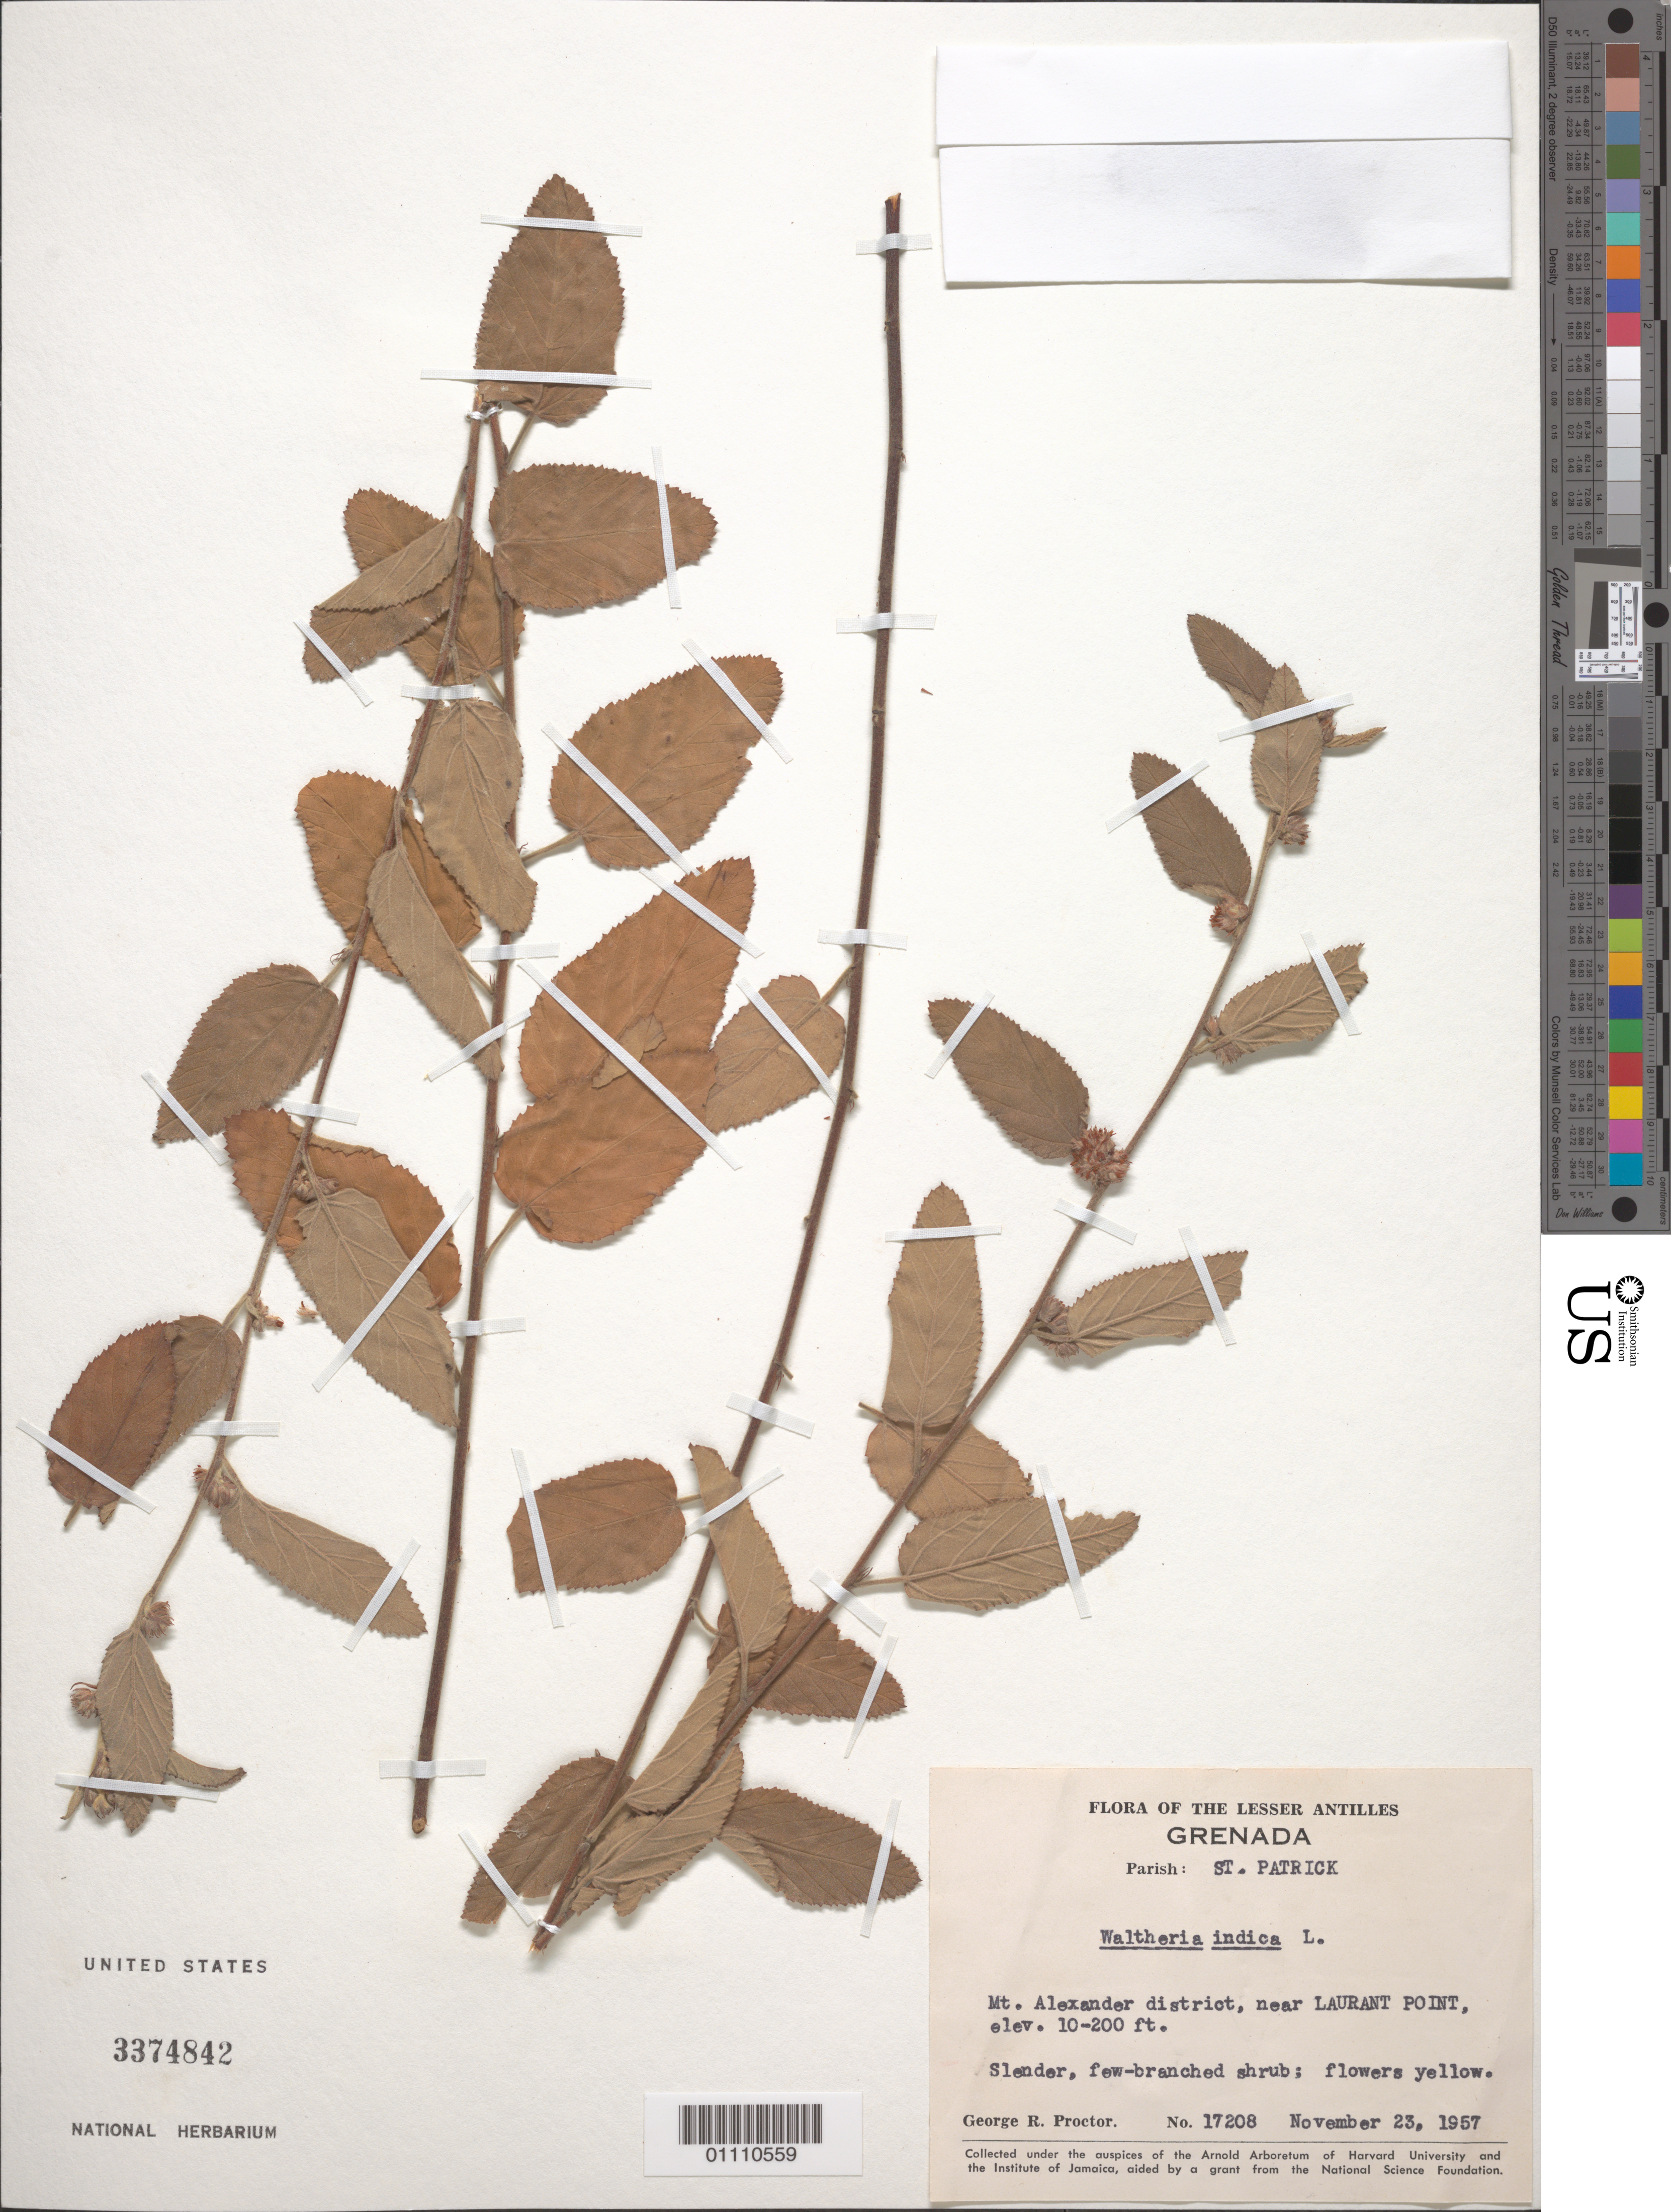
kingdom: Plantae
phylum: Tracheophyta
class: Magnoliopsida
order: Malvales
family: Malvaceae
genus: Waltheria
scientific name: Waltheria indica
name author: L.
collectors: G. R. Proctor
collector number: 17208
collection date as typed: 23 Nov 1957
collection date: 1957-11-23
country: Grenada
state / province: Saint Patrick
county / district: Mt. Alexander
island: Grenada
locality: Mt. Alexander district, near Laurant Point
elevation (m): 3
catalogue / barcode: US 3374842